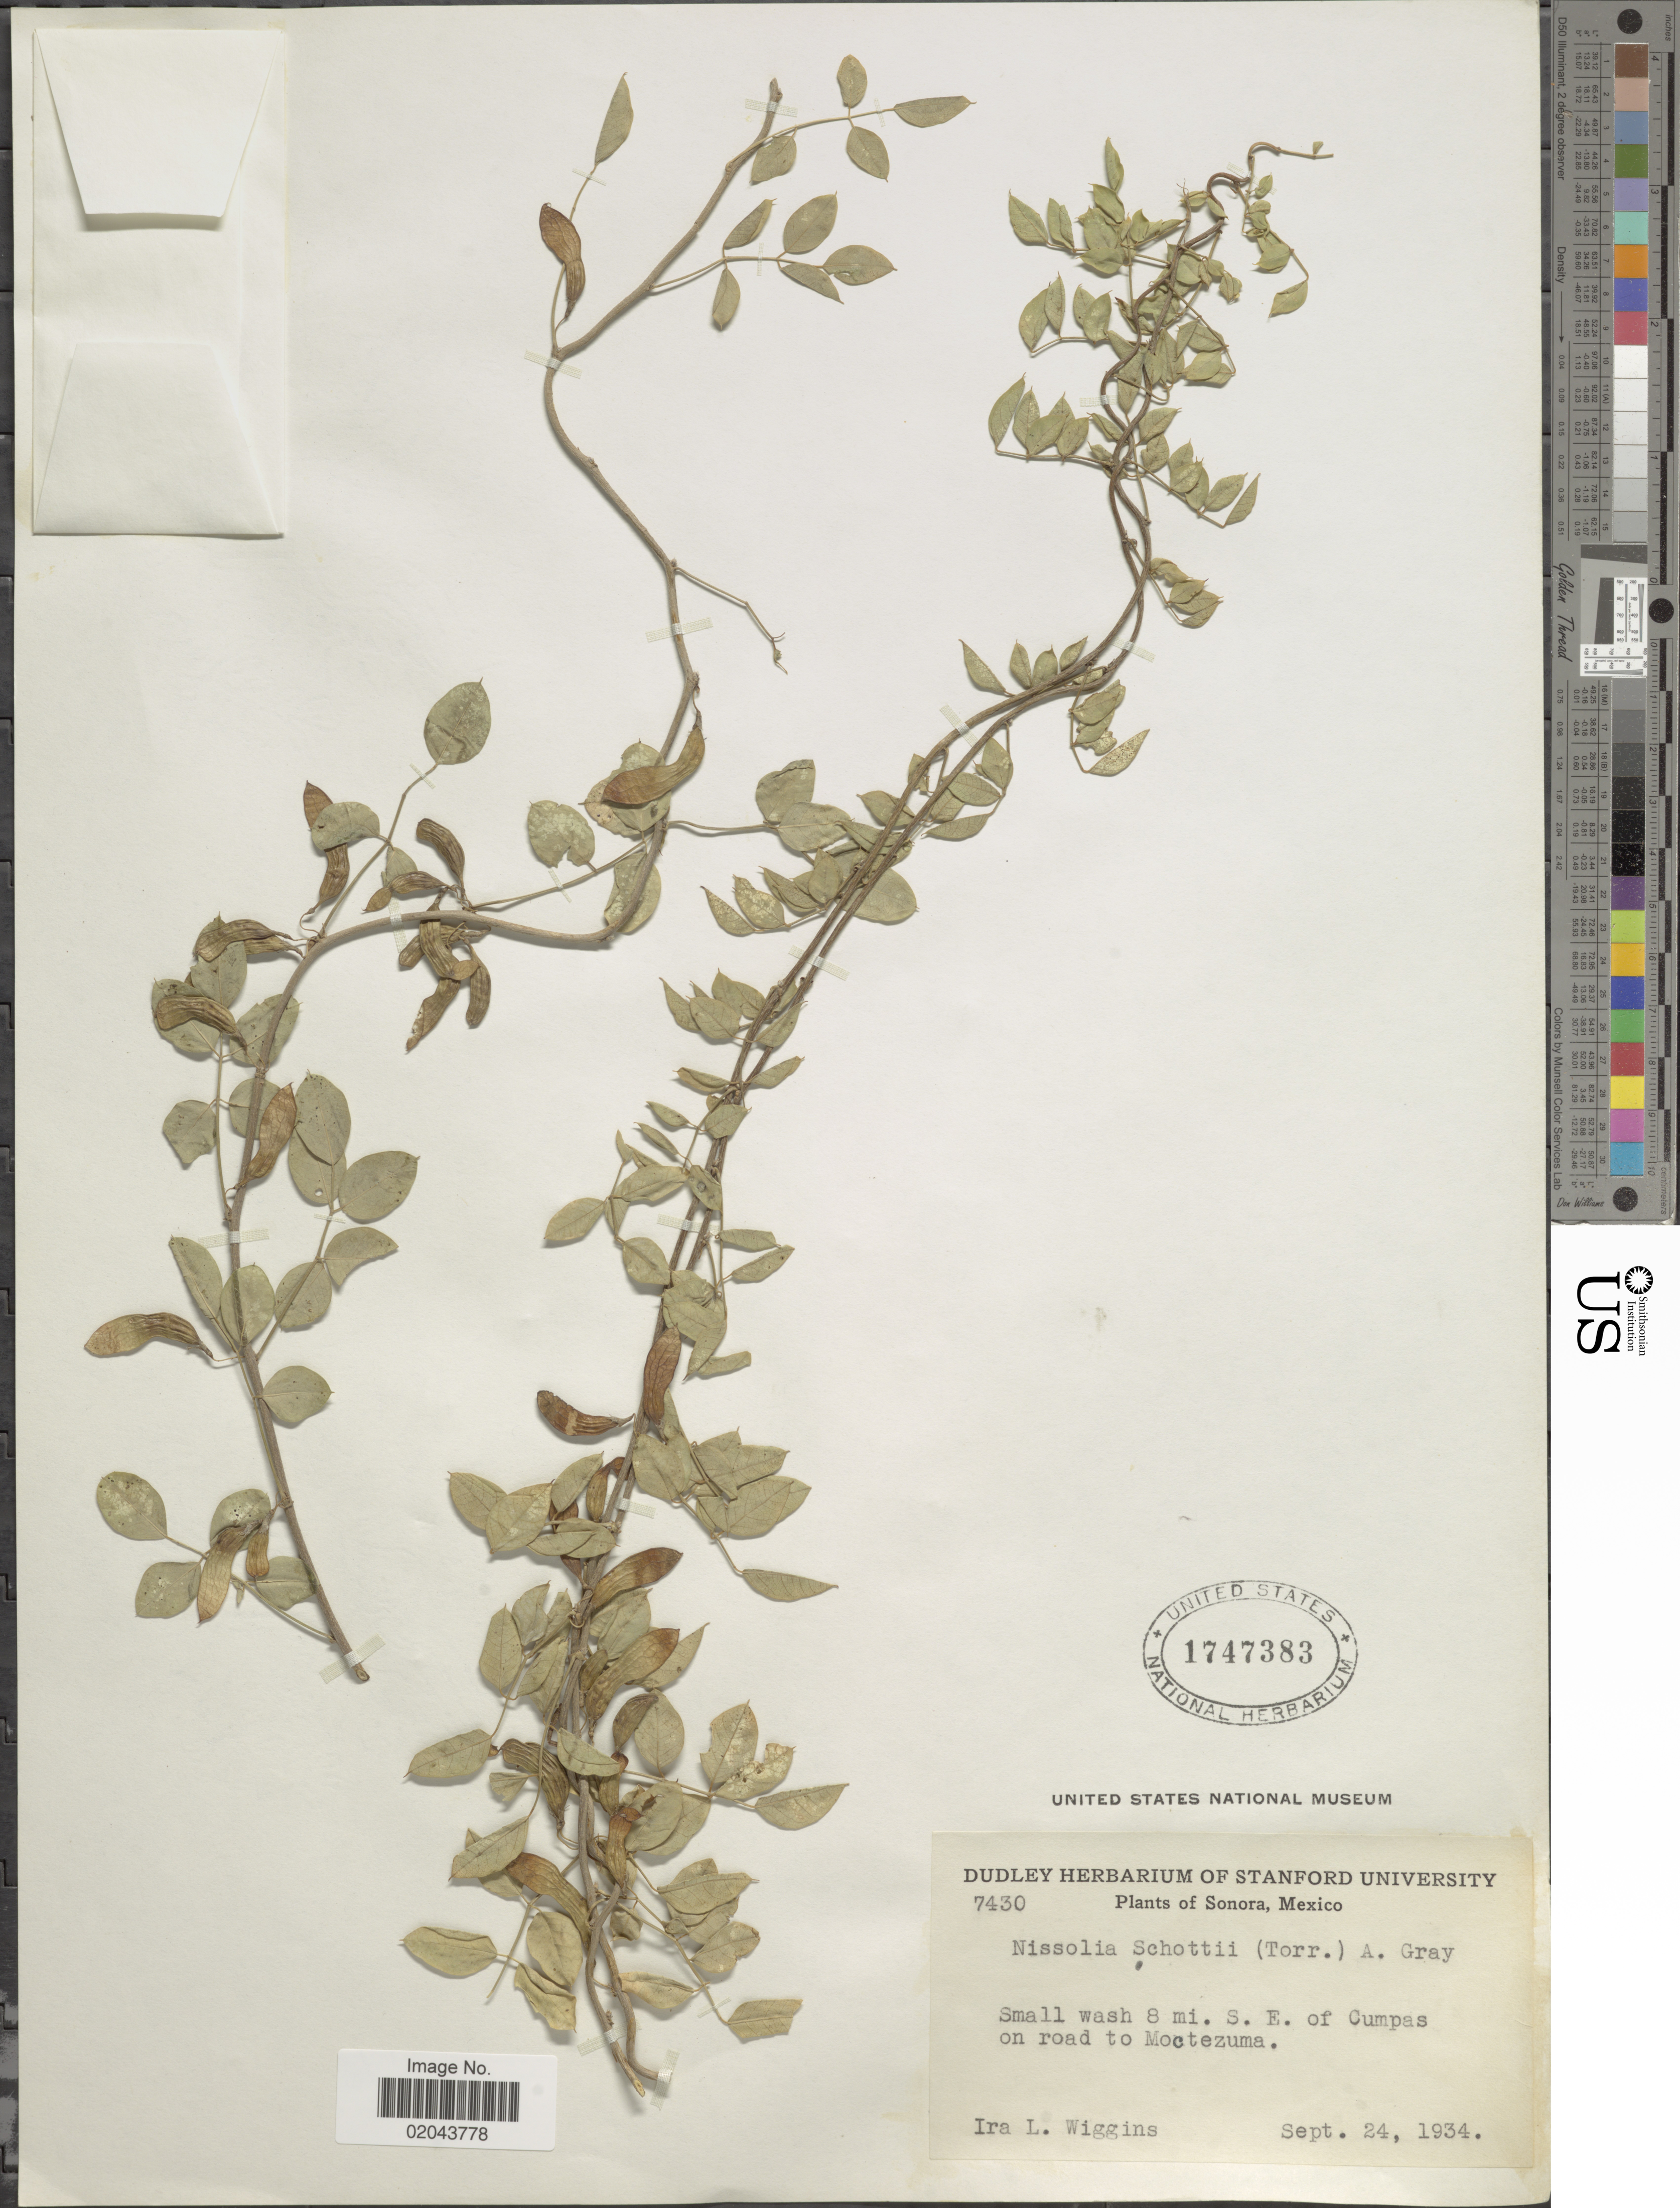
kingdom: Plantae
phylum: Tracheophyta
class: Magnoliopsida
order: Fabales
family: Fabaceae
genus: Nissolia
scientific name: Nissolia schottii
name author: A. Gray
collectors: I. L. Wiggins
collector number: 7430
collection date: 1934-09-24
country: Mexico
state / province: Sonora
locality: Small wash 8 mi. S.E. of Cumpas on road to Moctezuma.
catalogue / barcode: US 1747383